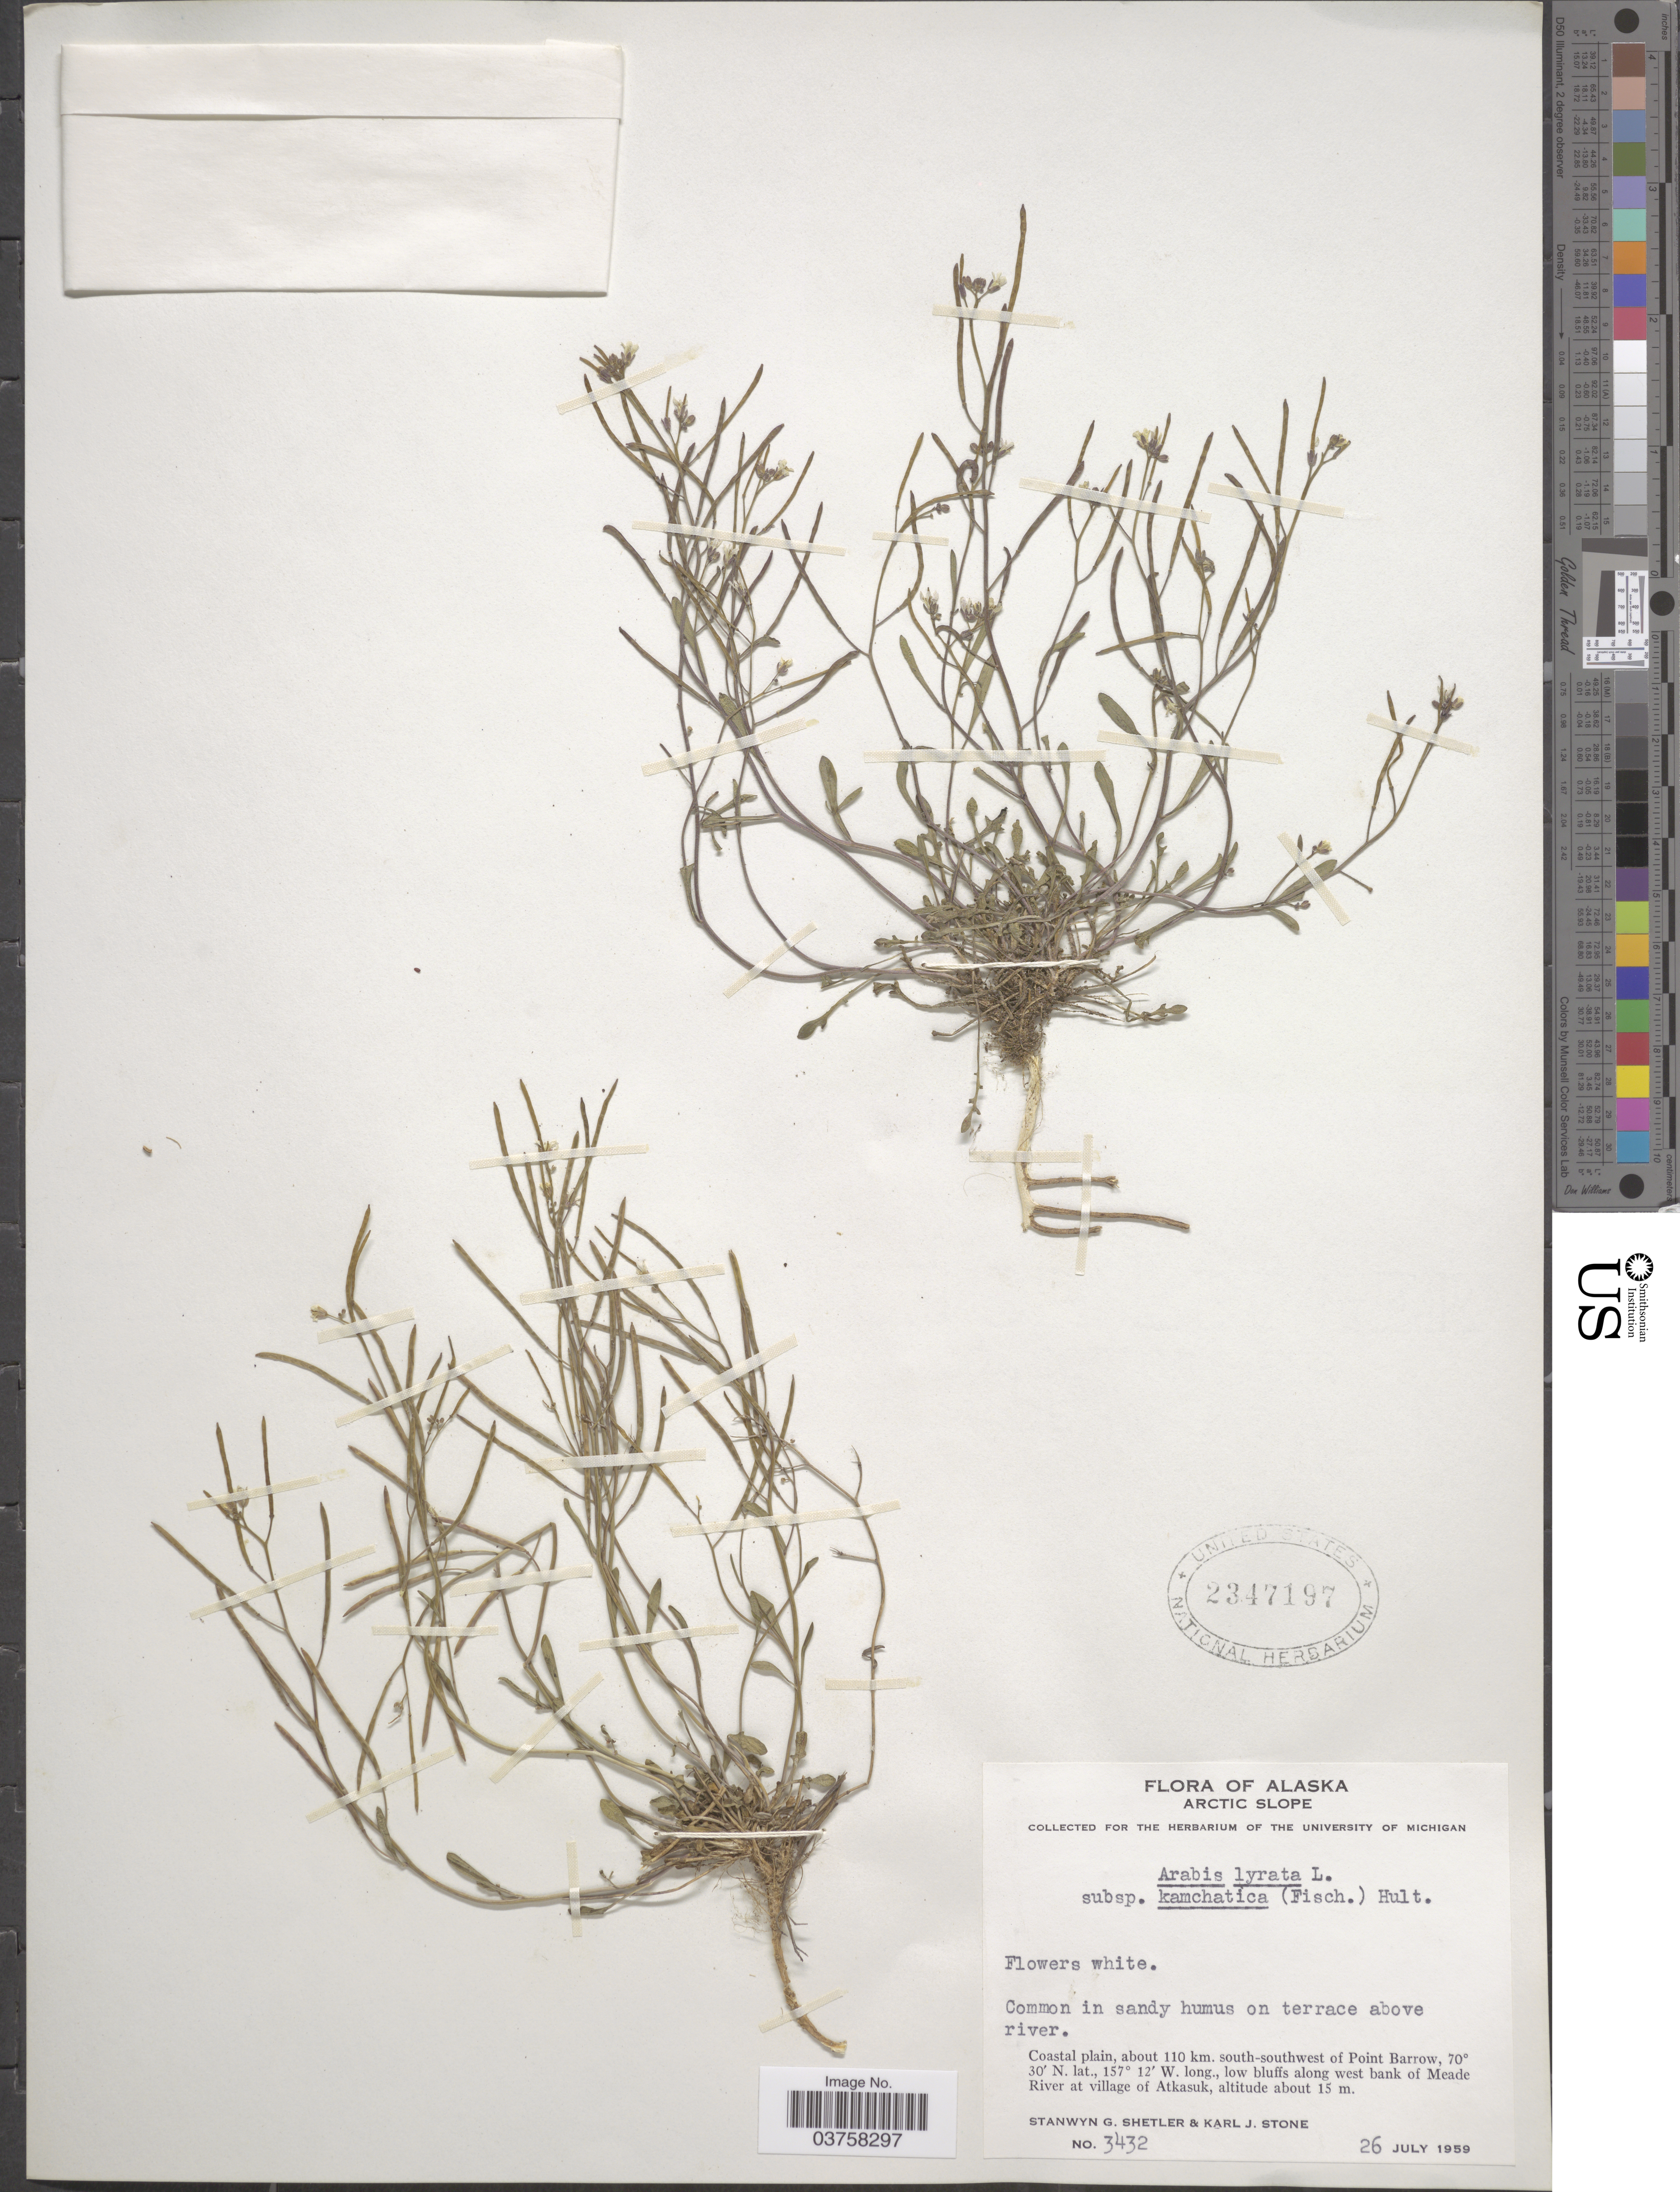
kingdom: Plantae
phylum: Tracheophyta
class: Magnoliopsida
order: Brassicales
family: Brassicaceae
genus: Arabidopsis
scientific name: Arabidopsis lyrata subsp. kamchatica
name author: (Fisch. ex DC.) O'Kane & Al-Shehbaz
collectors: S. Shetler & K. J. Stone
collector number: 3432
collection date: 1959-07-26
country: United States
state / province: Alaska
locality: Arctic Slope. On terrace above river. Coastal plain, about 110 km. south-southwest of Point Barrow, low bluffs along west bank of Meade River at village of Atkasuk.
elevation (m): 15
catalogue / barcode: US 2347197